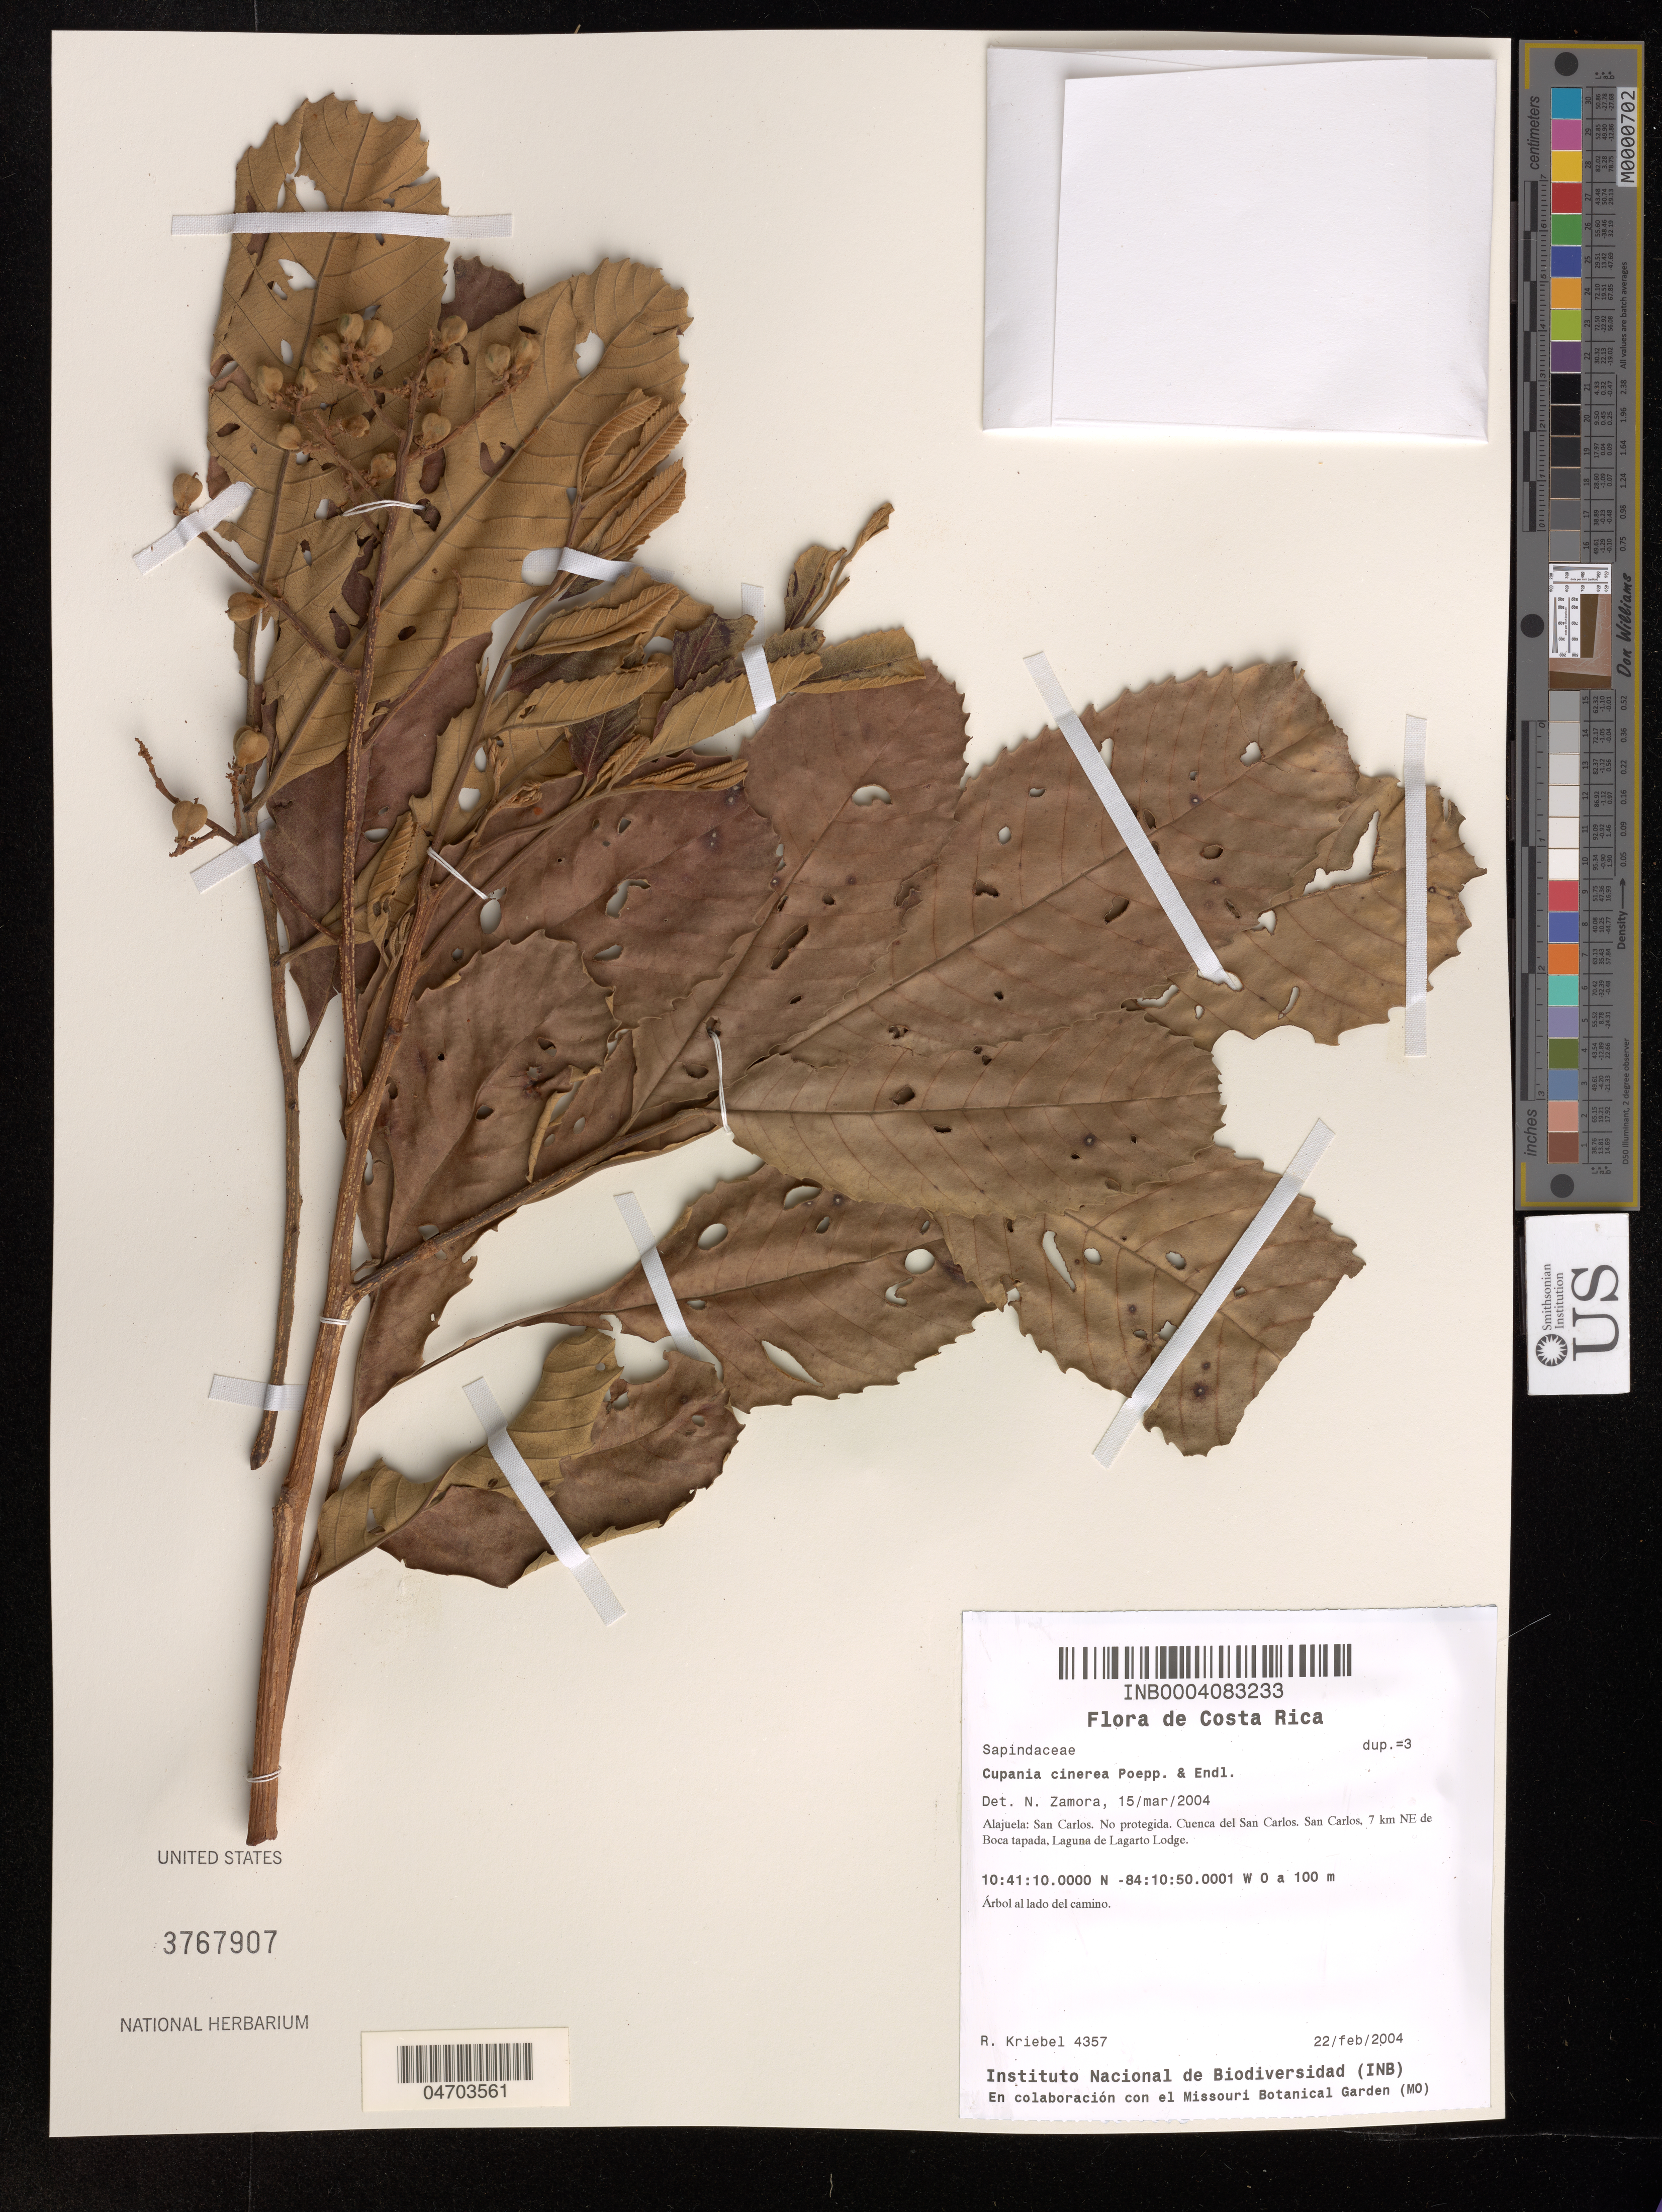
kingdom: Plantae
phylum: Tracheophyta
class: Magnoliopsida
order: Sapindales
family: Sapindaceae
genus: Cupania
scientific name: Cupania cinerea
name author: Poepp. & Endl.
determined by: Zamora, N.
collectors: R. Kriebel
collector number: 4357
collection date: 2004-03-15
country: Costa Rica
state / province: Alajuela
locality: San Carlos. No protegida. Cuenca del San Carlos. San Carlos, 7 km NE de Boa tapada. Laguna de Lagarto Lodge.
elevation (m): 0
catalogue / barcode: US 3767907